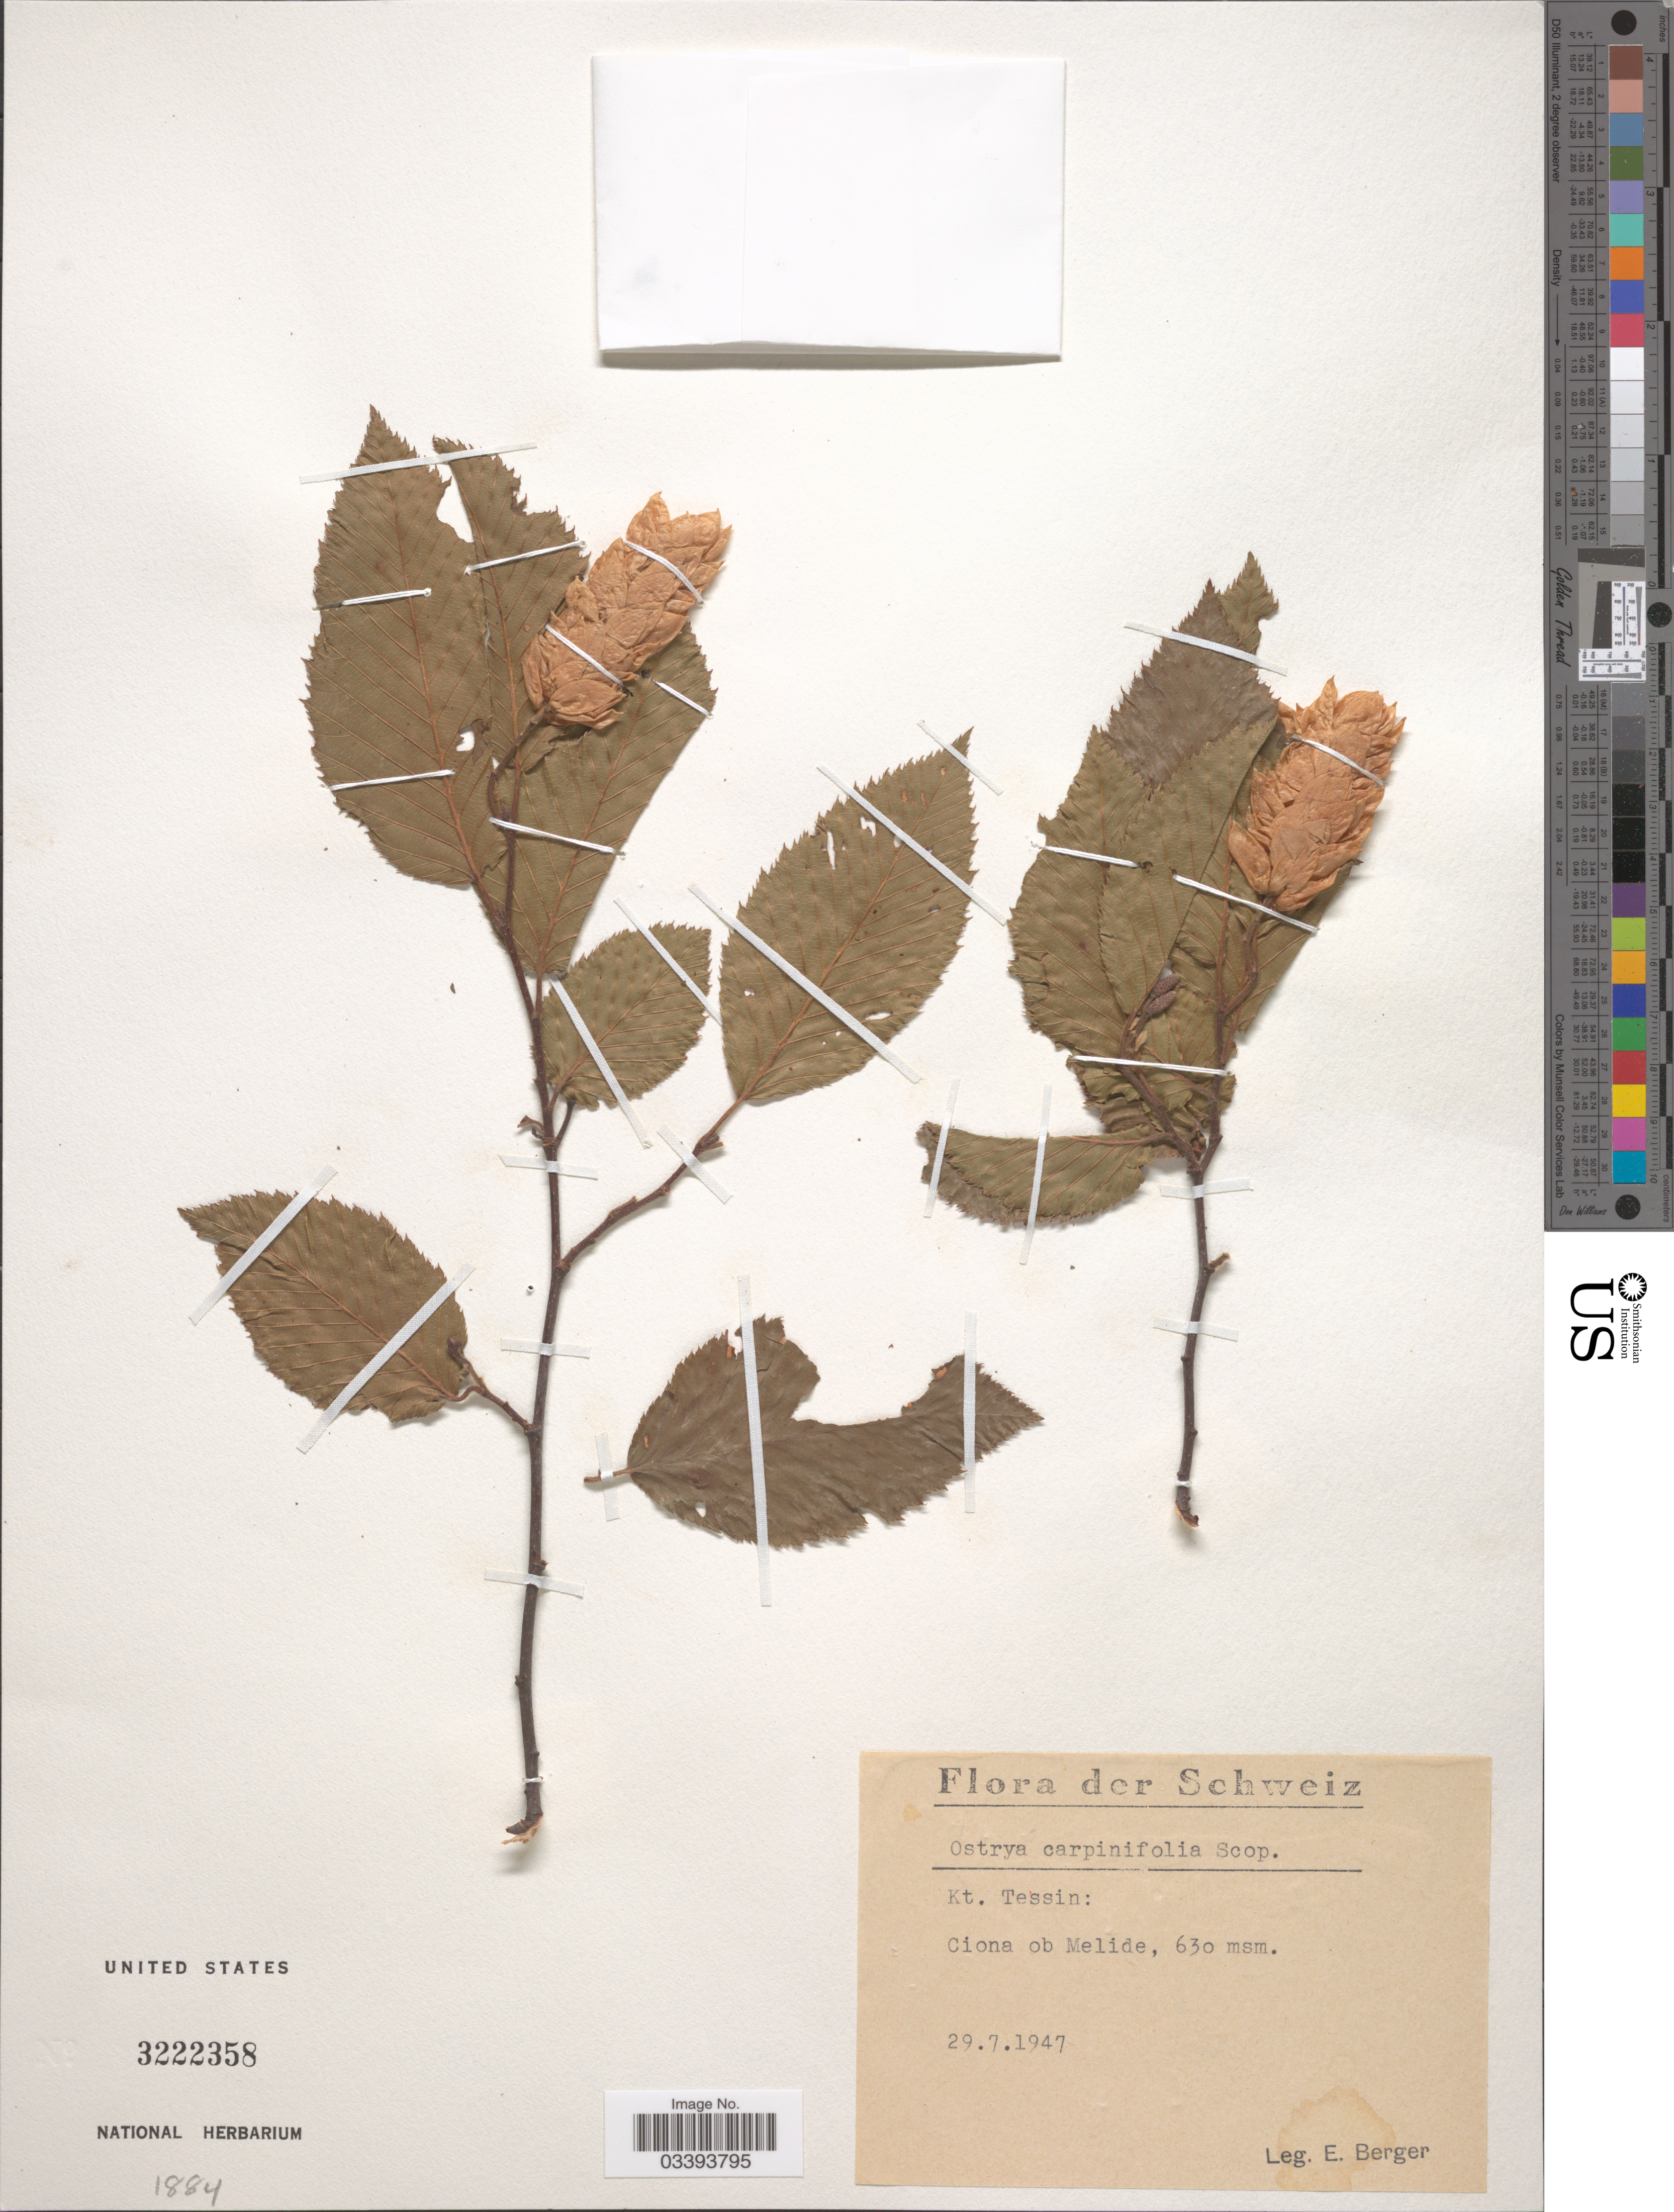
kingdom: Plantae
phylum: Tracheophyta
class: Magnoliopsida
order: Fagales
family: Betulaceae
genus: Ostrya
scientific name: Ostrya carpinifolia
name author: Scop.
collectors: E. Berger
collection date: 1947-07-29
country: Switzerland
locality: Schweiz. Kt. Tessin: Ciona ob Melide.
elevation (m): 630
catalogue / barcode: US 3222358